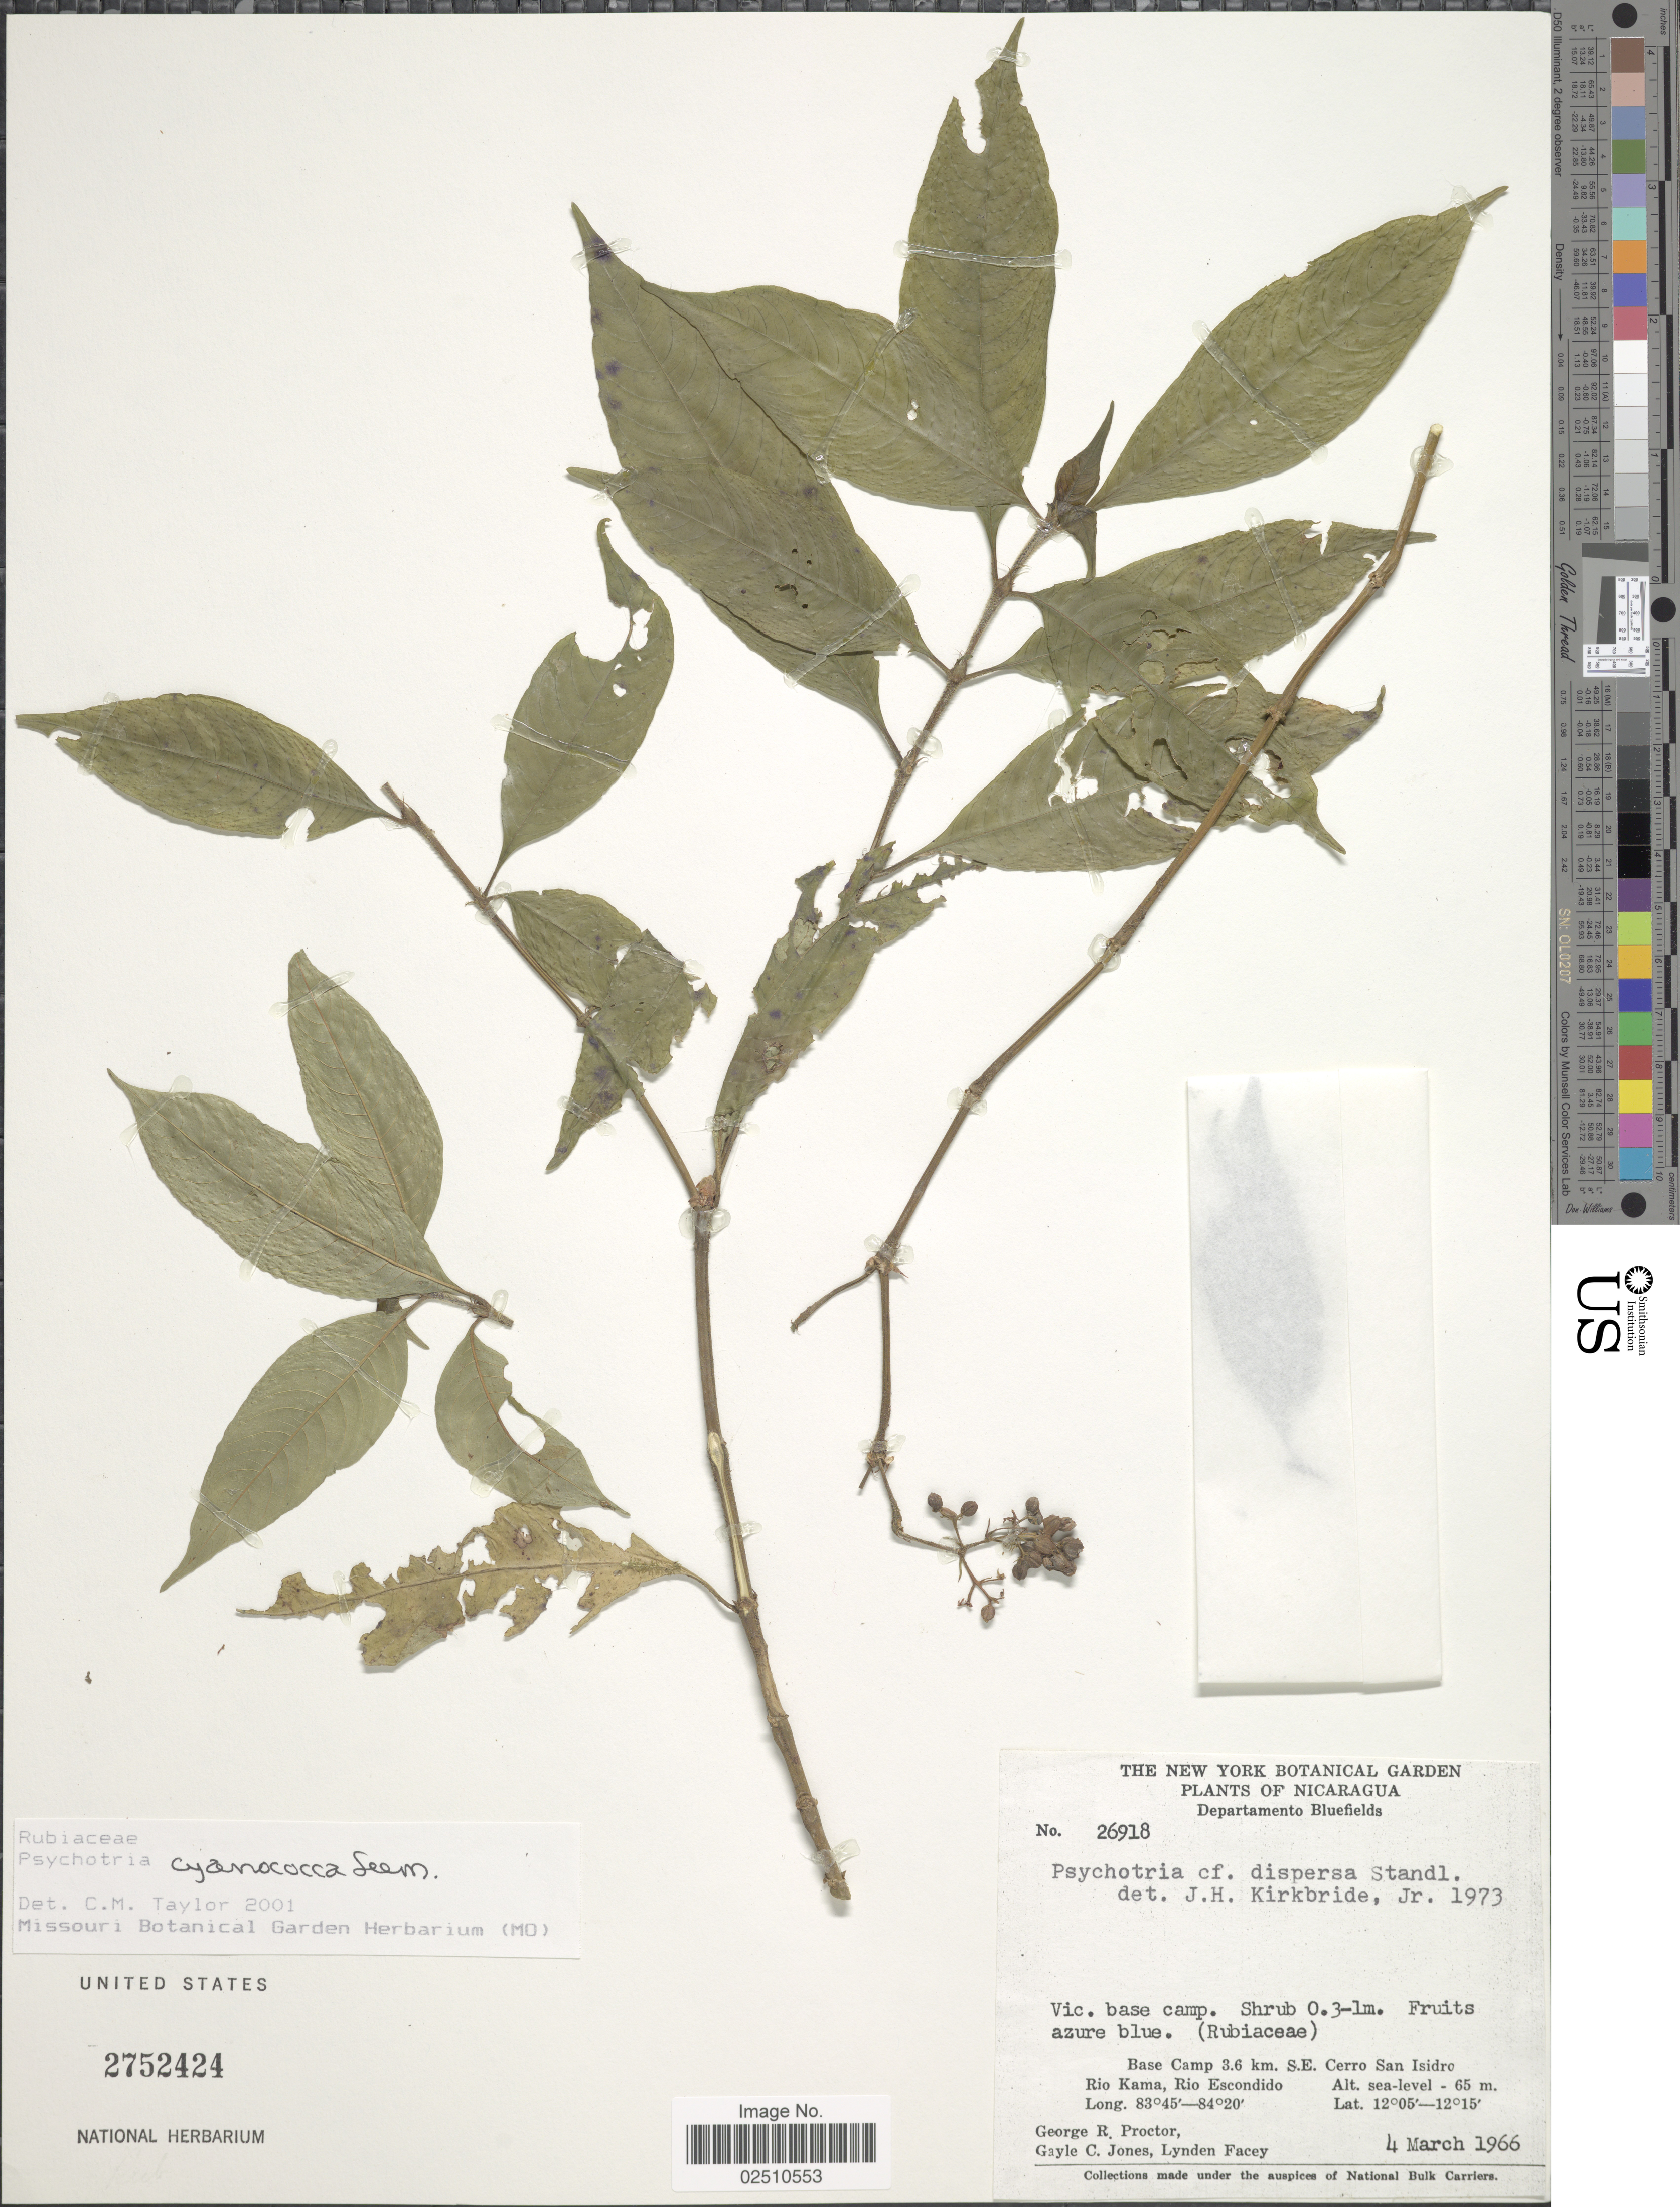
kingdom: Plantae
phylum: Tracheophyta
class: Magnoliopsida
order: Gentianales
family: Rubiaceae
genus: Psychotria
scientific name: Psychotria cyanococca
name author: Seem. ex Dombrain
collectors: G. Proctor, G. C. Jones & L. Facey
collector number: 26918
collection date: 1966-03-04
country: Nicaragua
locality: Deparatmento Bluefields, Base Camp 3.6 km S.E. Cerro Sn Isidro, Rio Kama, Rio Escondido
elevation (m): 0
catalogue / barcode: US 2752424